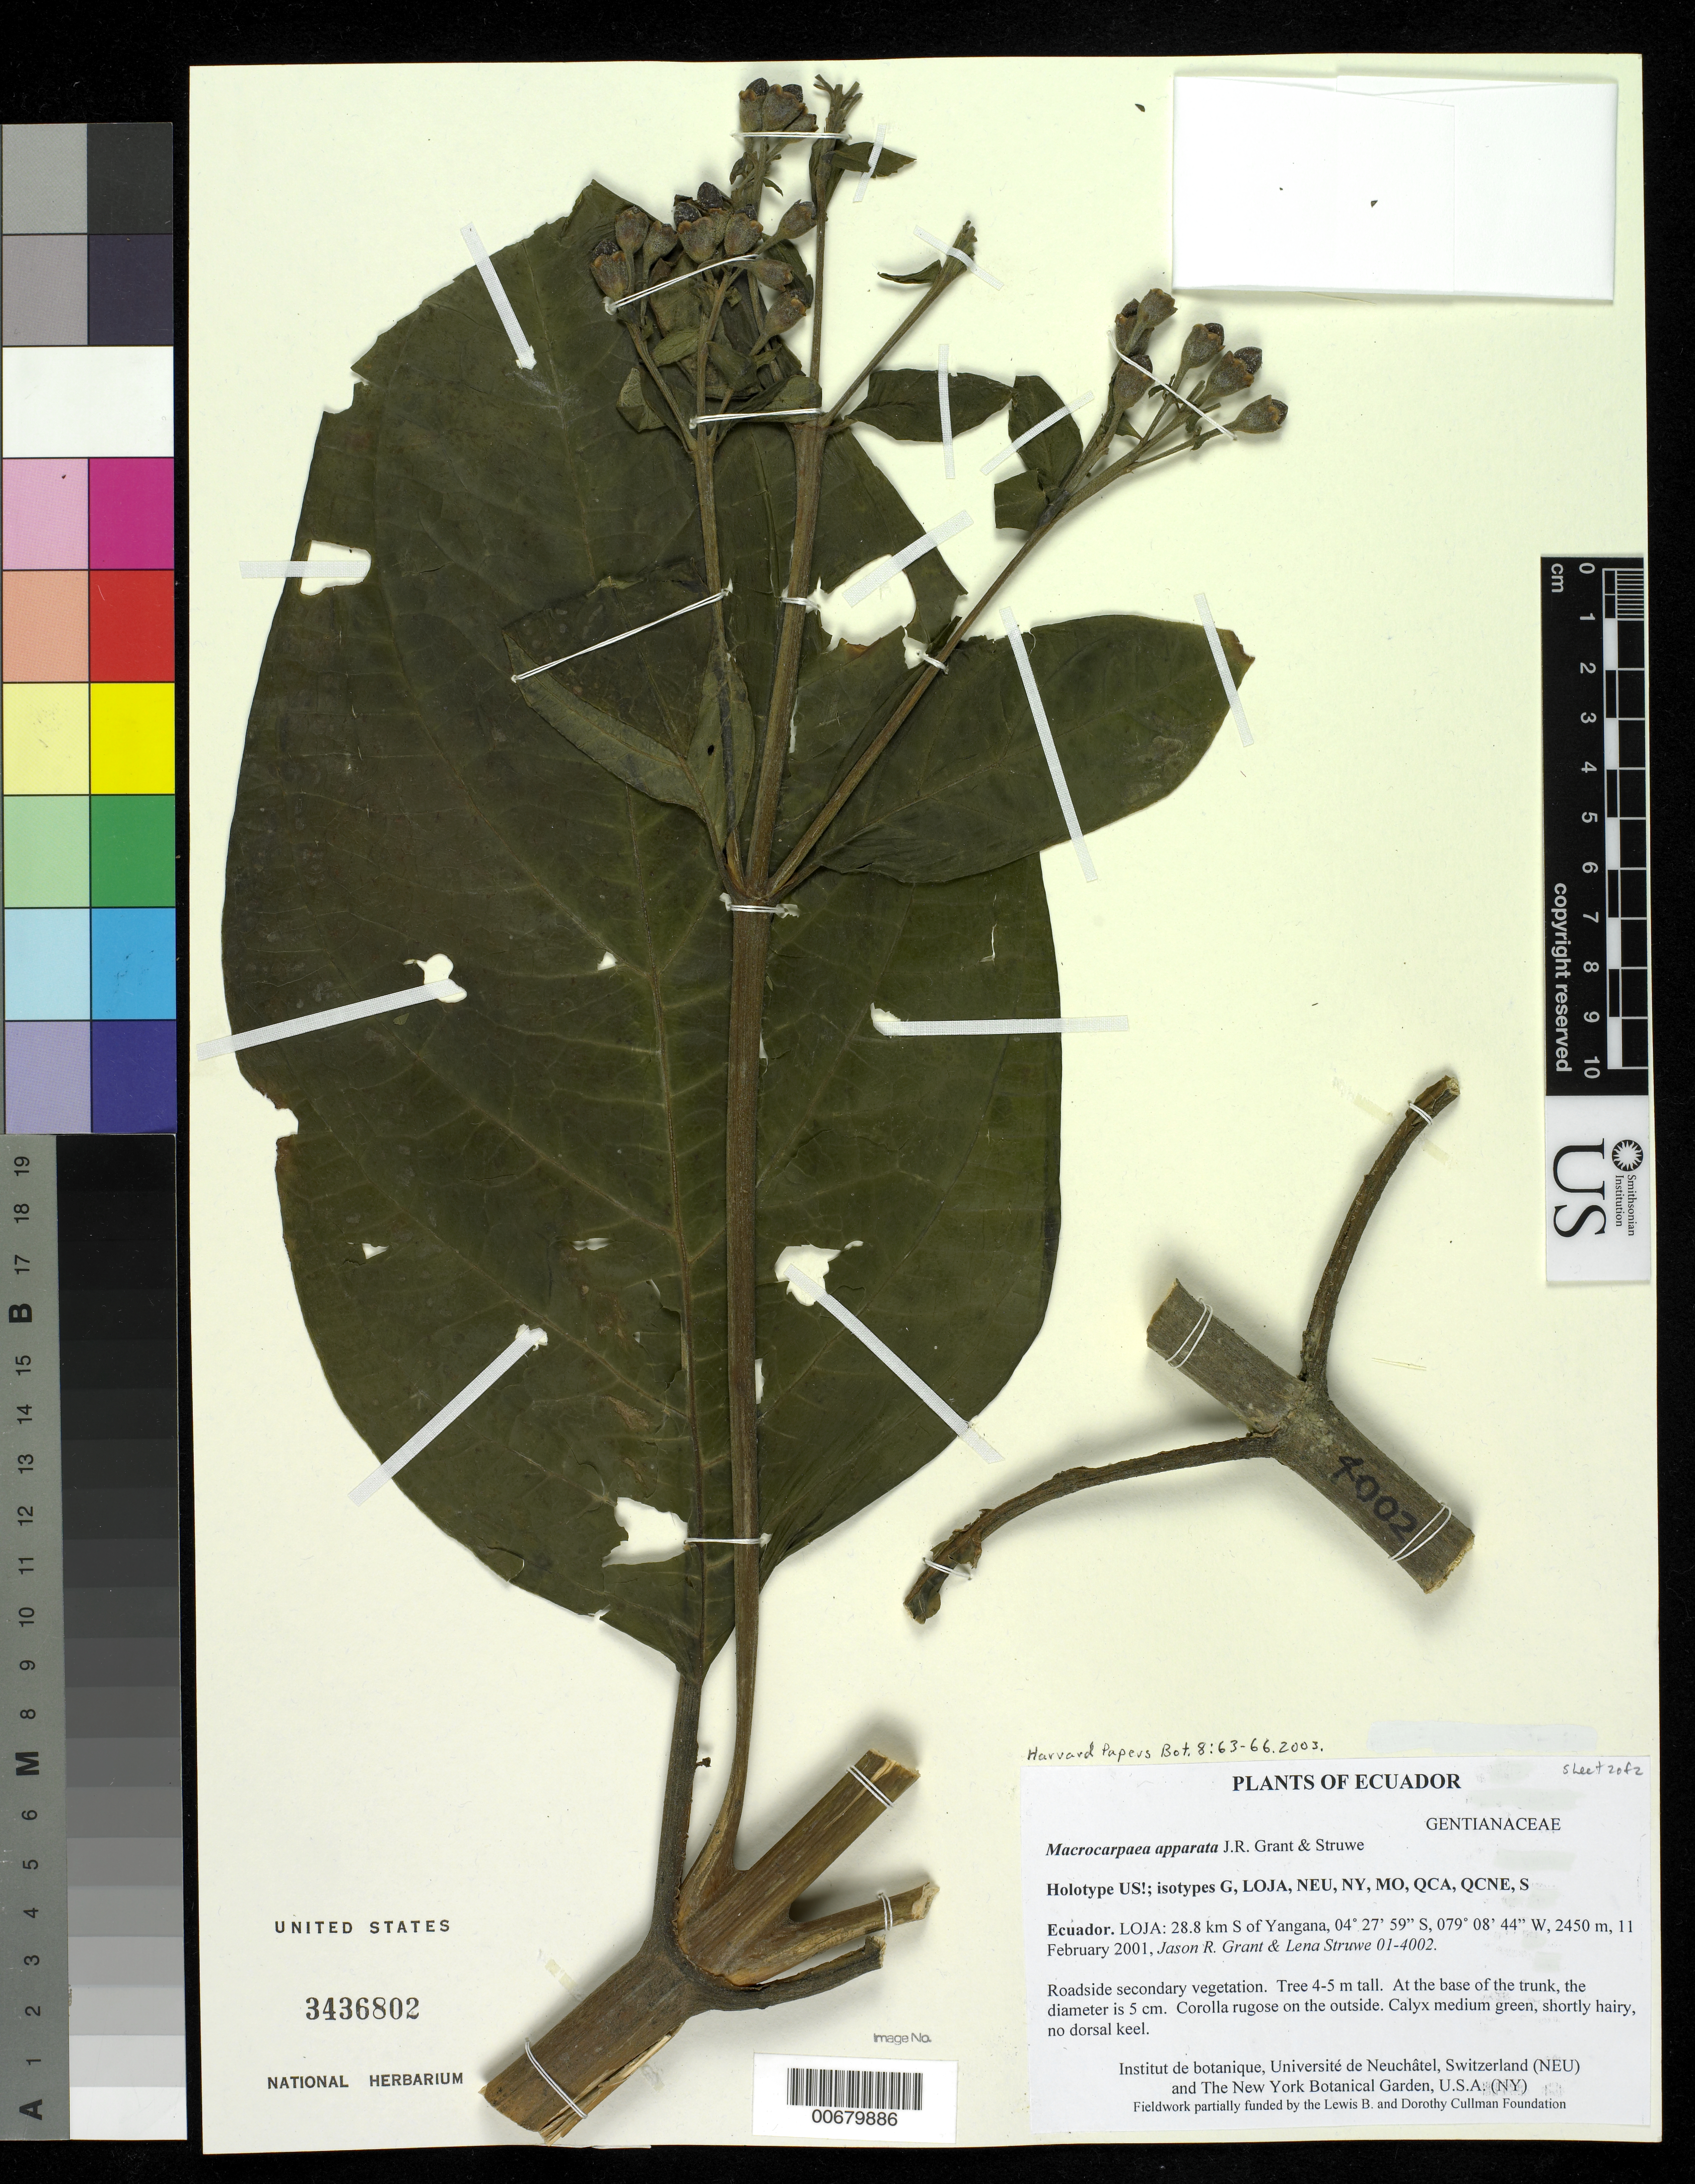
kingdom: Plantae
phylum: Tracheophyta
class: Magnoliopsida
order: Gentianales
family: Gentianaceae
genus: Macrocarpaea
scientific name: Macrocarpaea apparata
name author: J.R. Grant & Struwe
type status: Holotype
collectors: J. R. Grant & L. Struwe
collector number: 01-4002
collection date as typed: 11 Feb 2001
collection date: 2001-02-11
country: Ecuador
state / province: Loja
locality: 28.8 km S of Yangana.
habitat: Roadside secondary vegetation.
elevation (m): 2450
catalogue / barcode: US 3436802